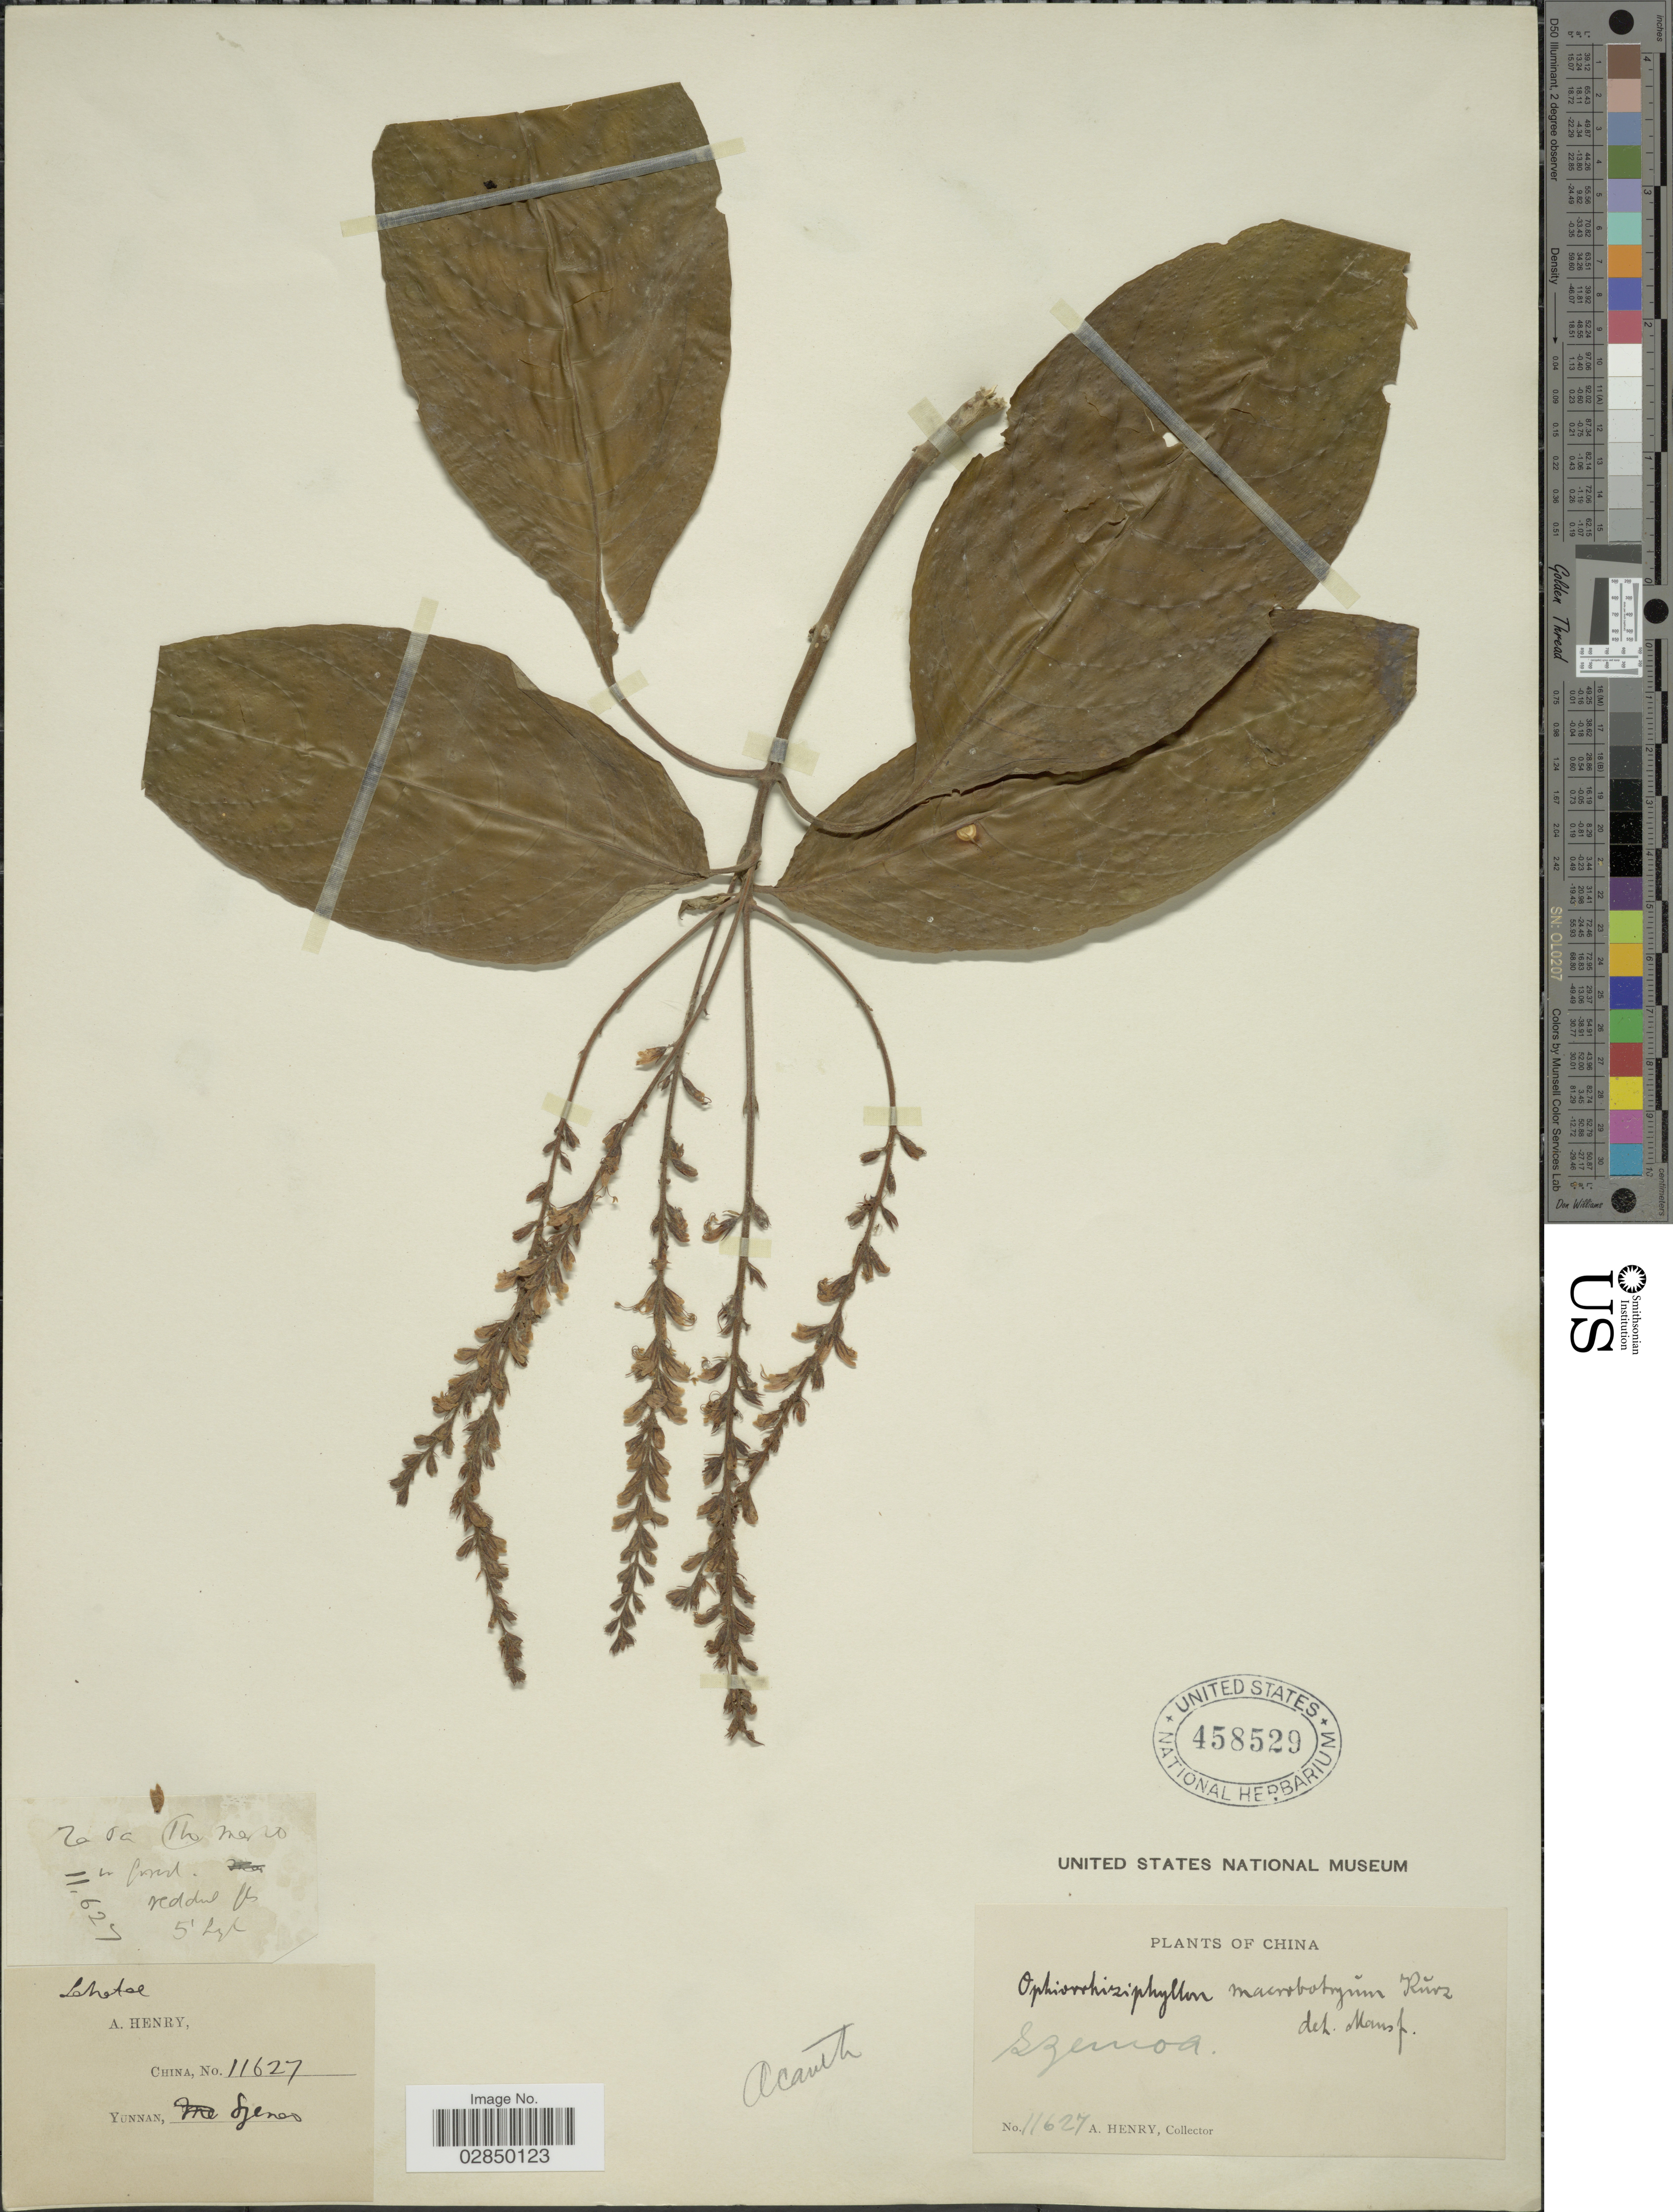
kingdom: Plantae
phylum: Tracheophyta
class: Magnoliopsida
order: Lamiales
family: Acanthaceae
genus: Ophiorrhiziphyllon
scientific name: Ophiorrhiziphyllon macrobotryum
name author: Kurz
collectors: A. Henry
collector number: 11627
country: China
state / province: Yunnan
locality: Szemoa.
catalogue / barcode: US 458529